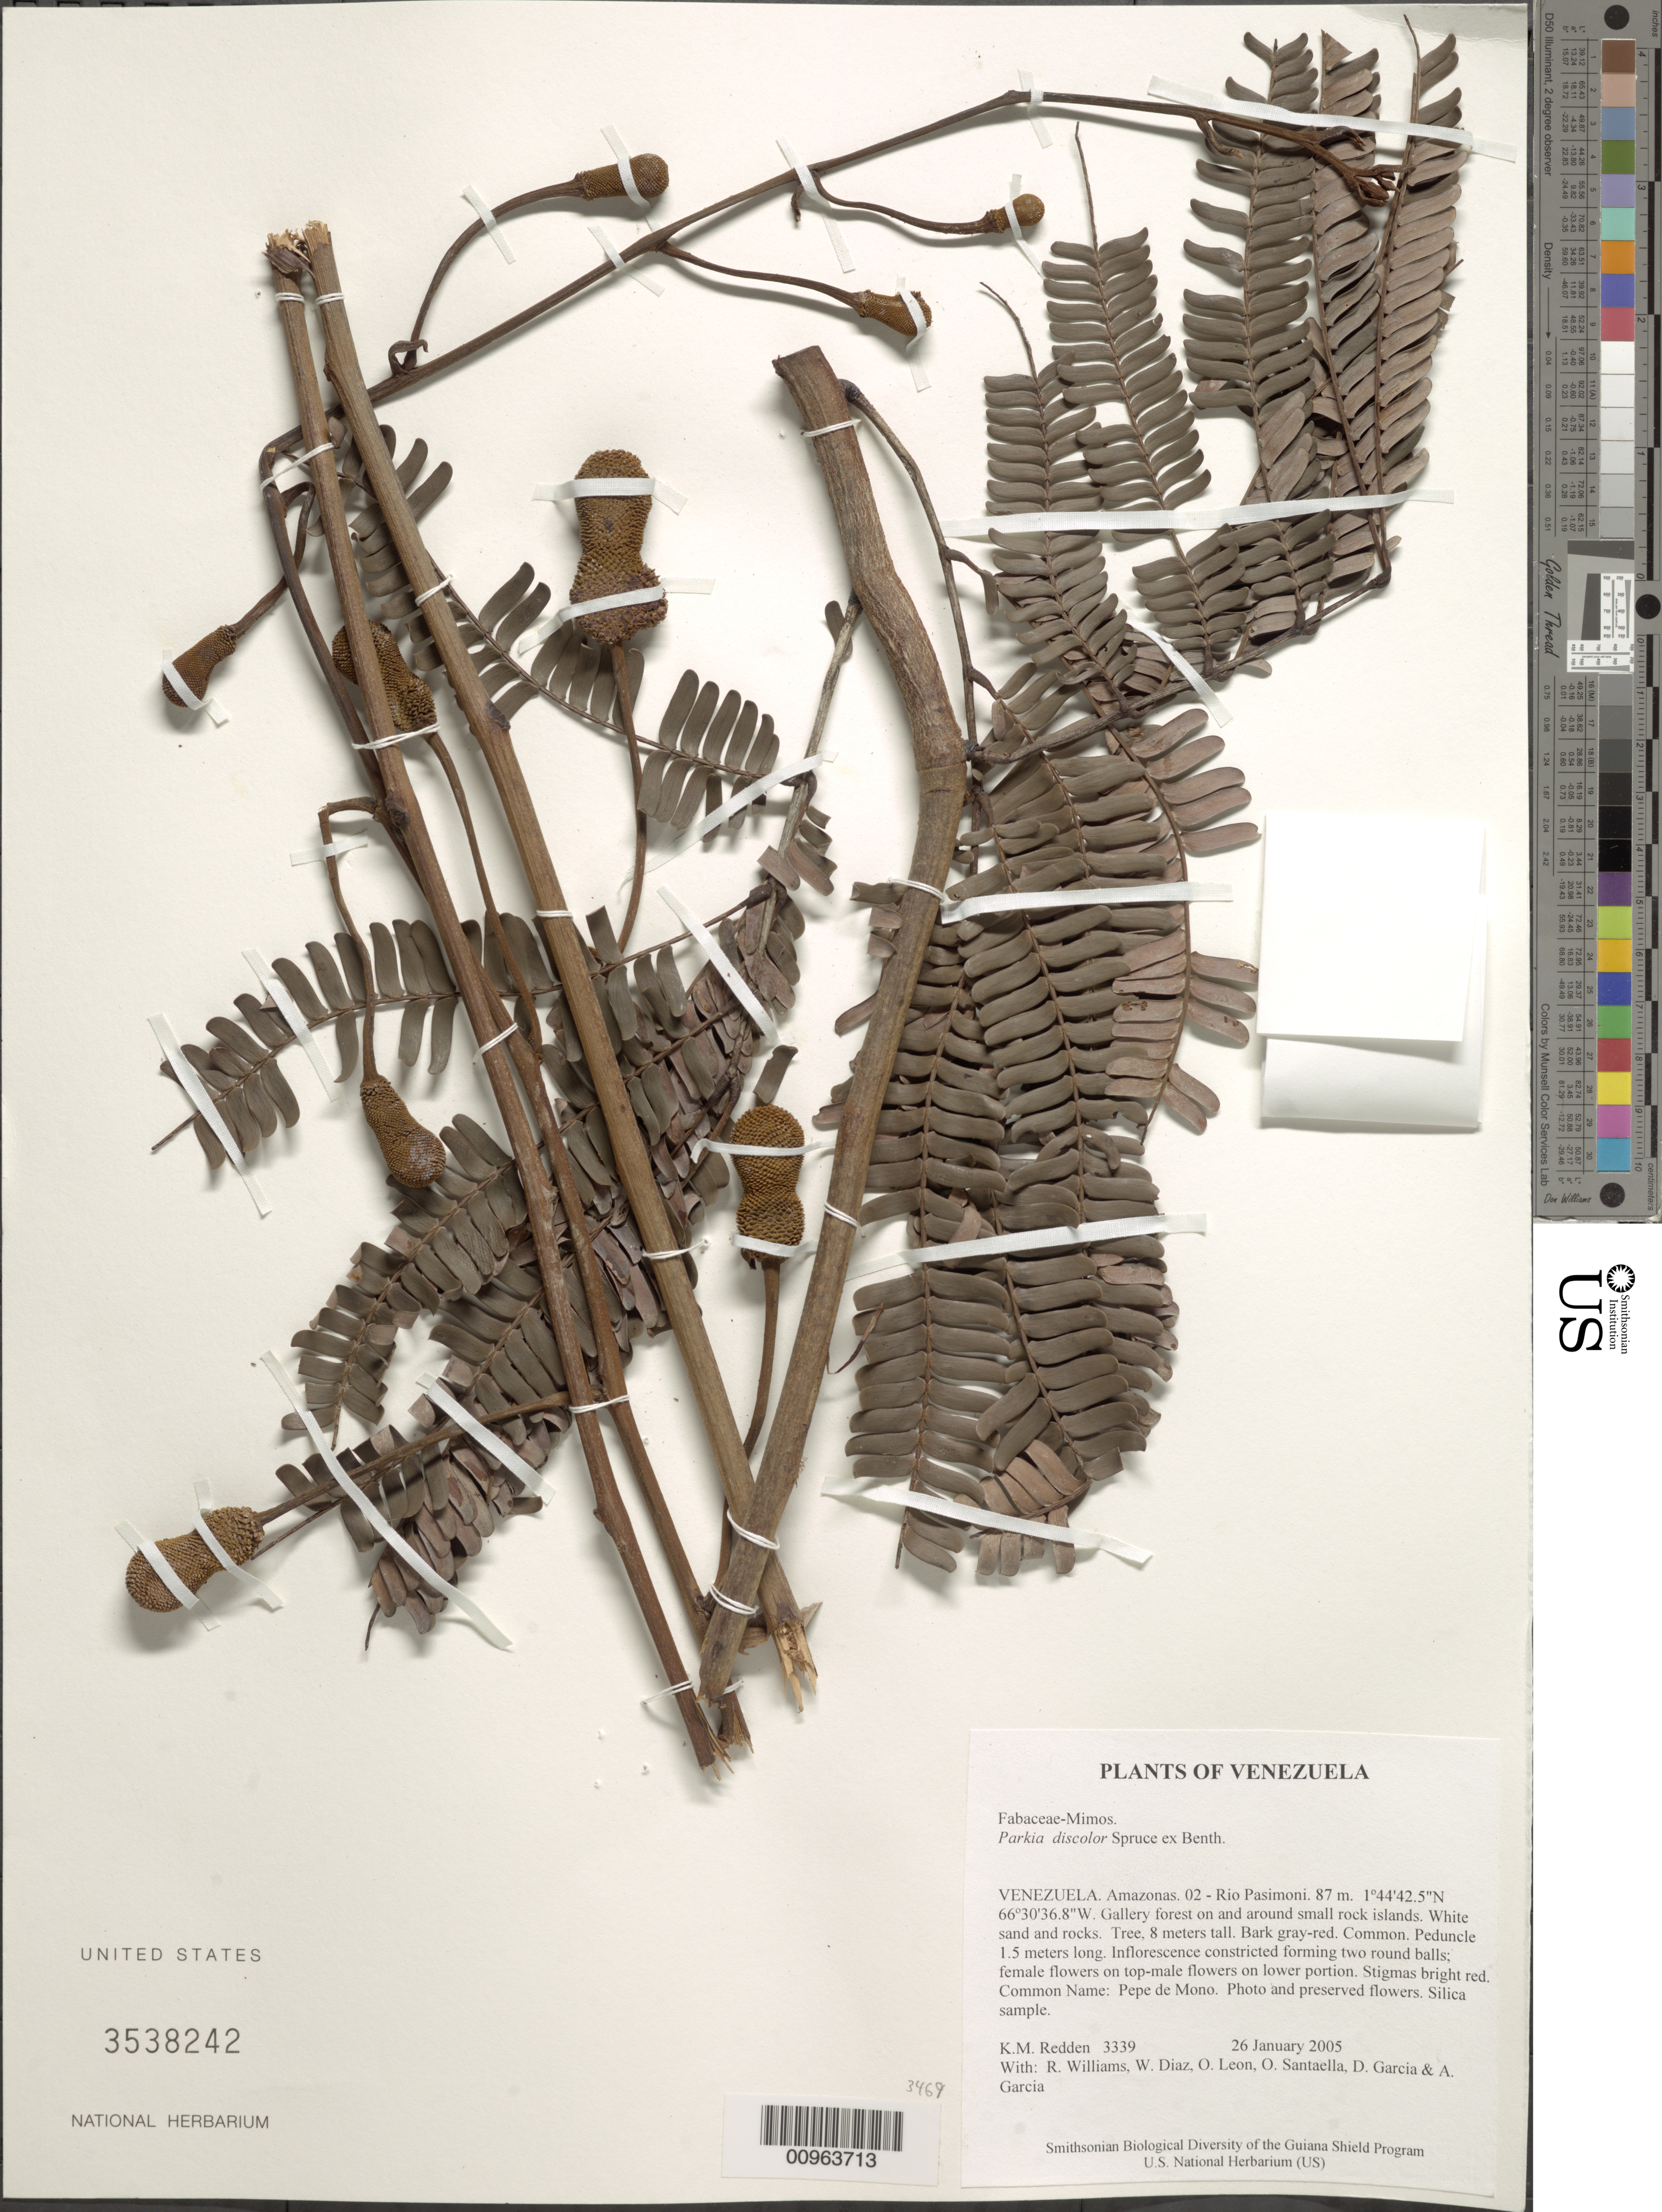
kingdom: Plantae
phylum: Tracheophyta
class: Magnoliopsida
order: Fabales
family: Fabaceae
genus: Parkia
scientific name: Parkia discolor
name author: Spruce ex Benth.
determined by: Rico Arce, María de Lourdes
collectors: K. M. Redden, R. Williams, W. Díaz P., O. León, O. Santaella, D. Garcia & A. Garcia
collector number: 3339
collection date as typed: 26 January 2005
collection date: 2005-01-26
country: Venezuela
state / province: Amazonas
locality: Rio Pasimoni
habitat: Gallery forest on and around small rock islands. White sand and rocks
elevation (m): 87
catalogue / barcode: US 3538242